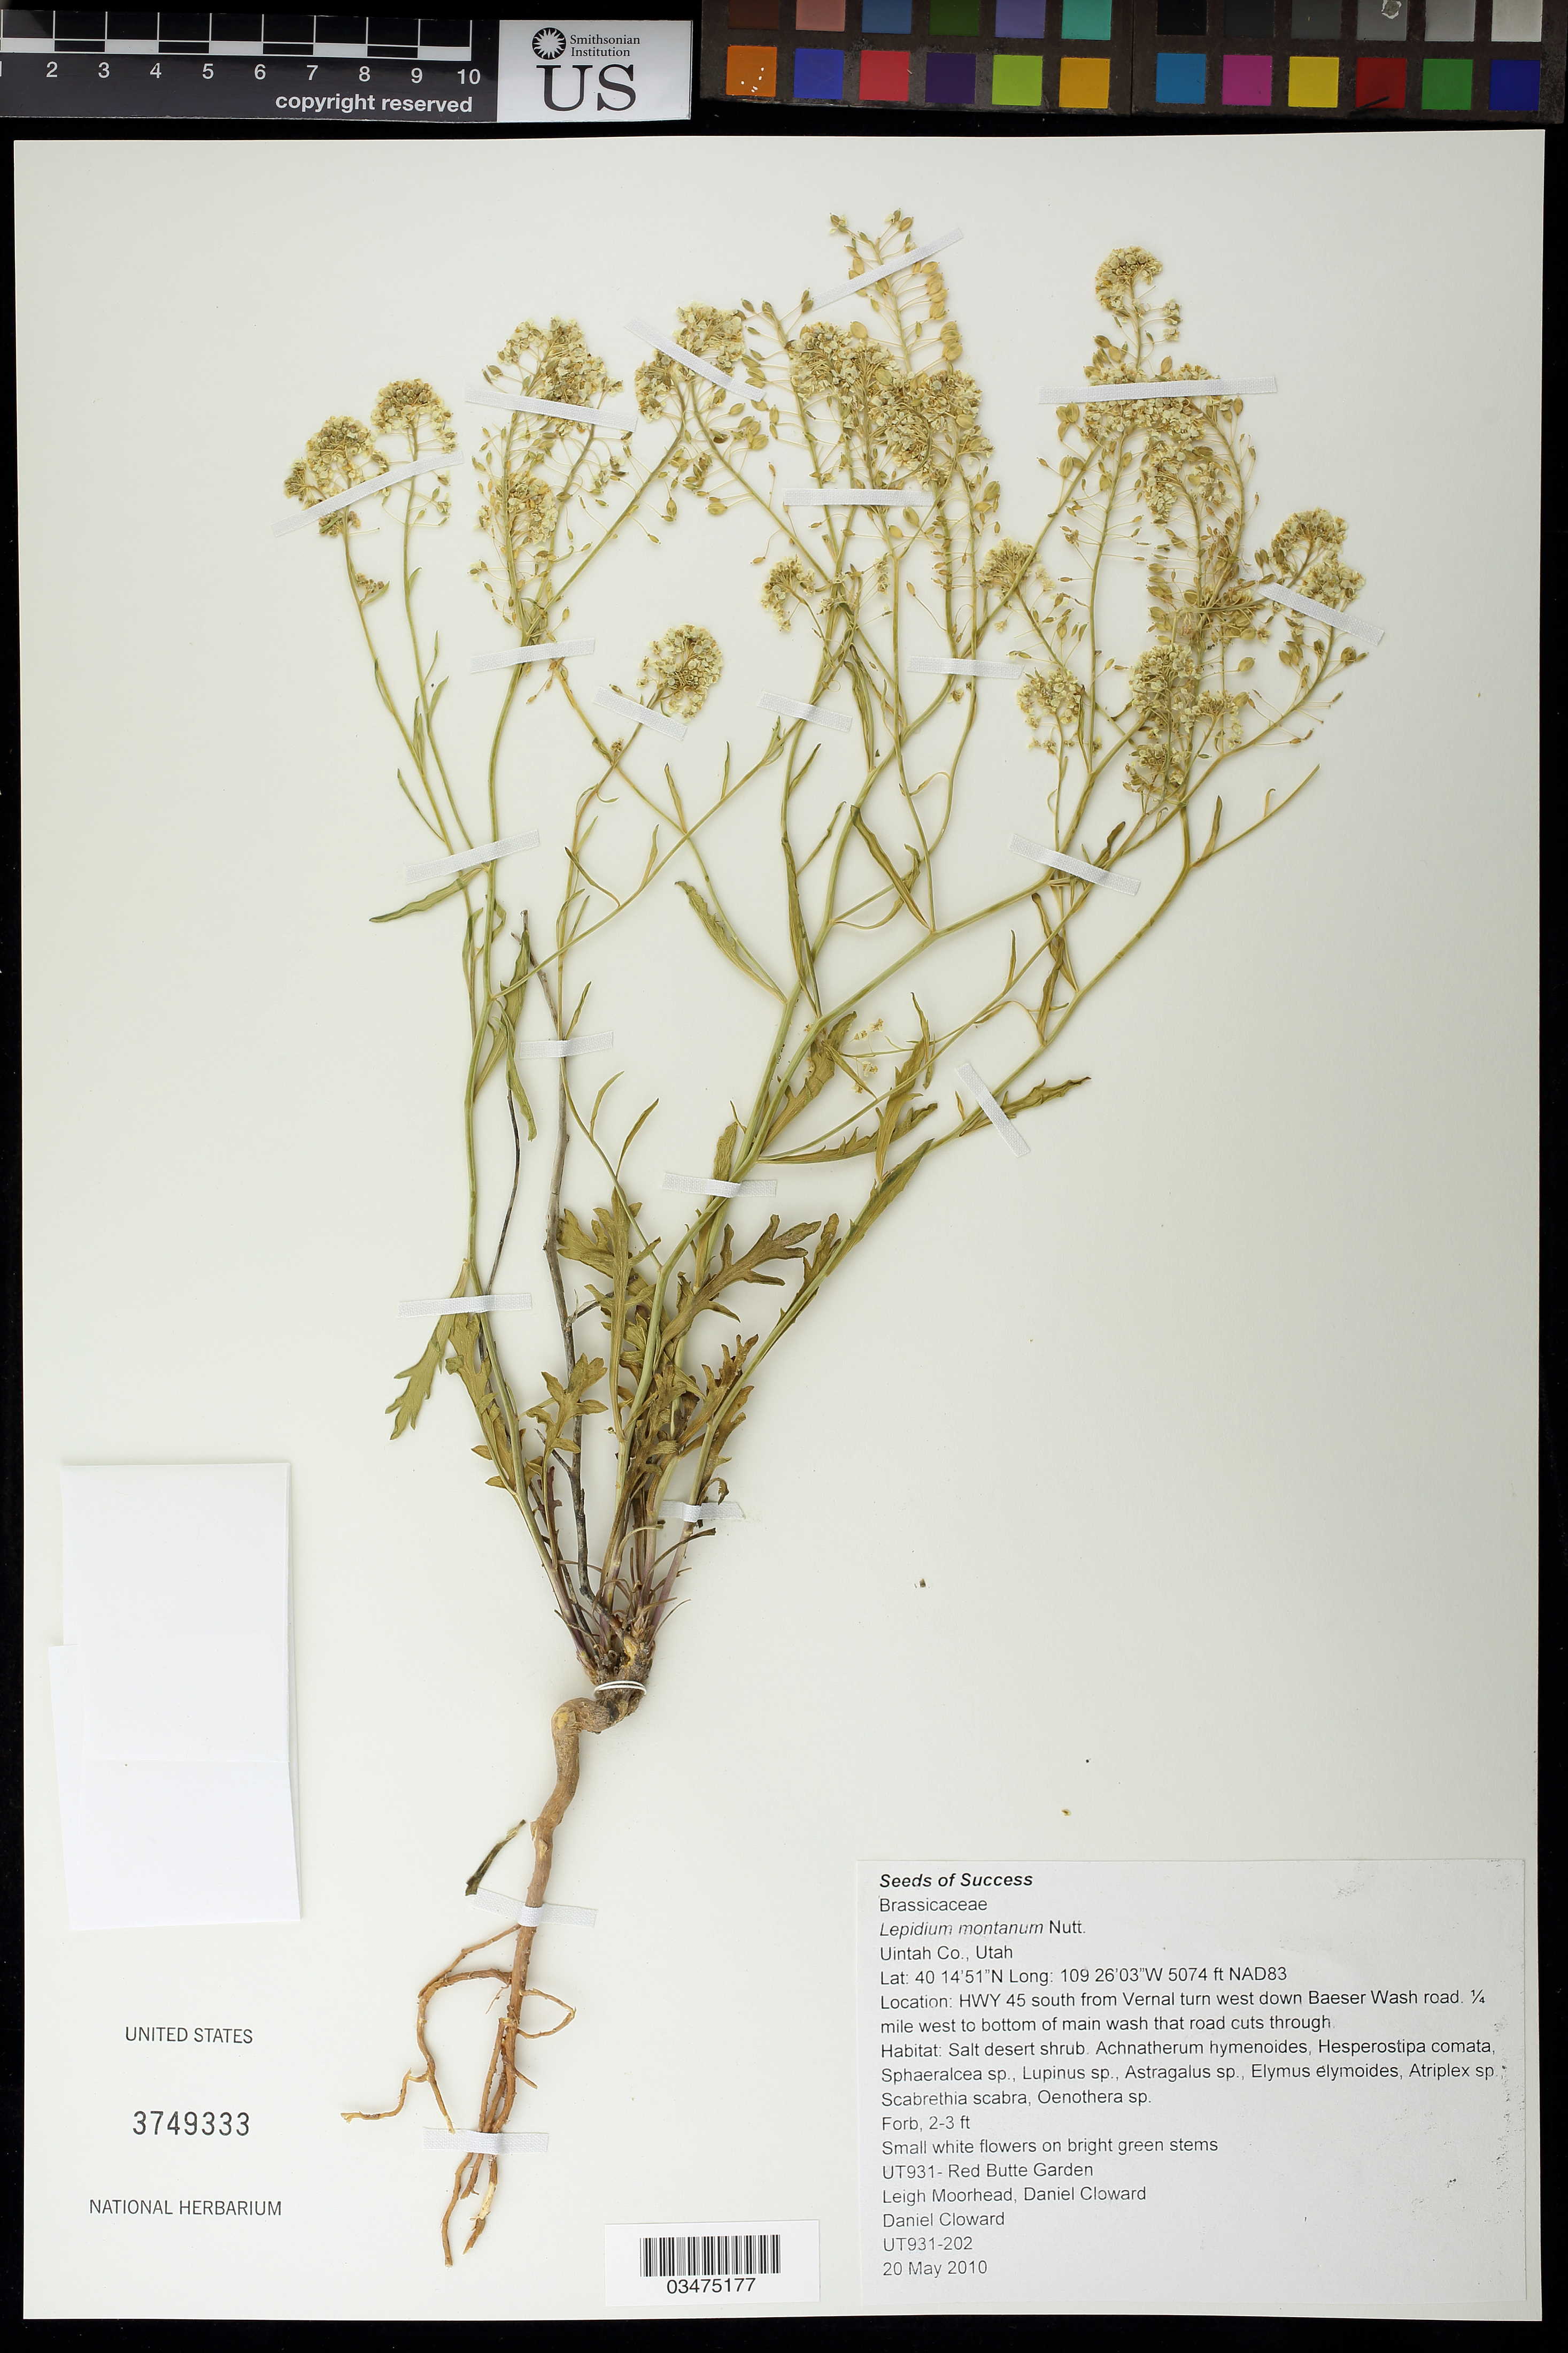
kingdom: Plantae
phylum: Tracheophyta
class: Magnoliopsida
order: Brassicales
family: Brassicaceae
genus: Lepidium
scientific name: Lepidium montanum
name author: Nutt.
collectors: L. Moorhead & D. Cloward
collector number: UT931-202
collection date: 2010-05-20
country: United States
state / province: Utah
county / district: Uintah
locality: Baeser Wash road. 1/4 mi. W to bottom of main wash that road cuts through.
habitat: Salt desert shrub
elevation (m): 1547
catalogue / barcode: US 3749333